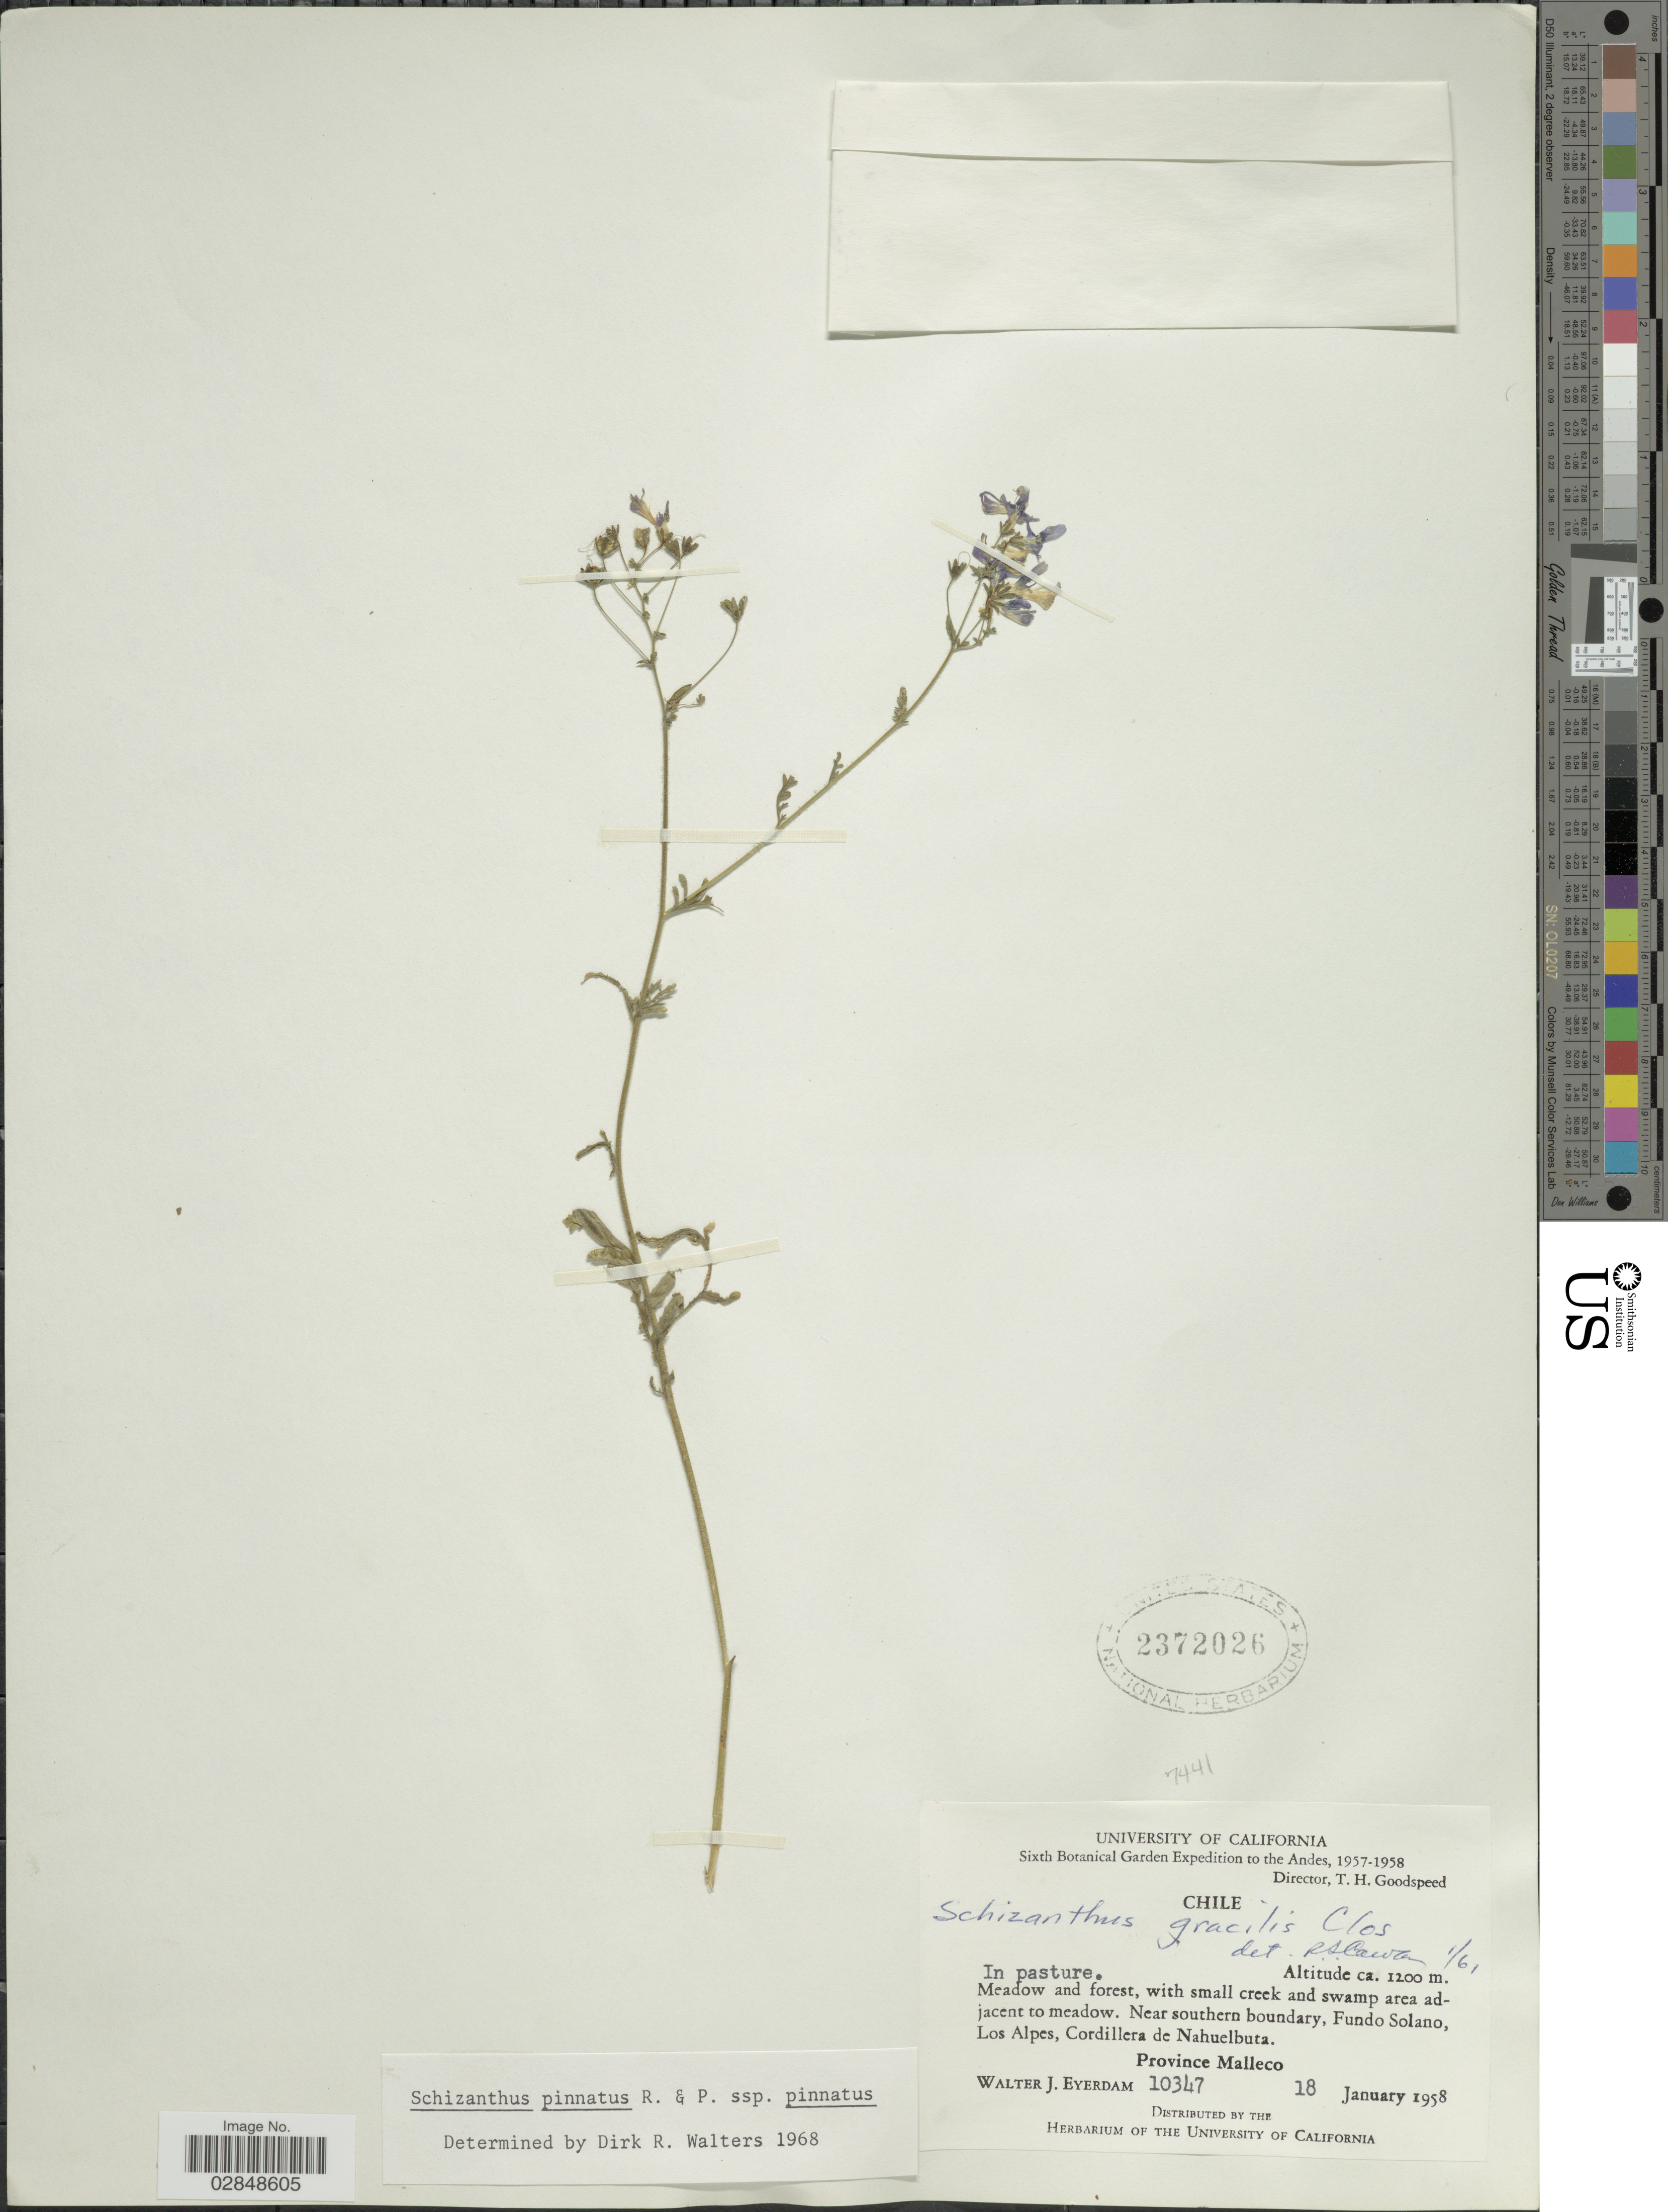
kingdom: Plantae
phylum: Tracheophyta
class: Magnoliopsida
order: Solanales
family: Solanaceae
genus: Schizanthus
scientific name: Schizanthus pinnatus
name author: Ruiz & Pav.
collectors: W. J. Eyerdam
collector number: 10347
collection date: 1958-01-18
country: Chile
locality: The Andes. Near southern boundary, Fundo Solano, Los Alpes, Cordillera de Nahuelbuta. Province Malleco.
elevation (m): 1200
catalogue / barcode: US 2372026